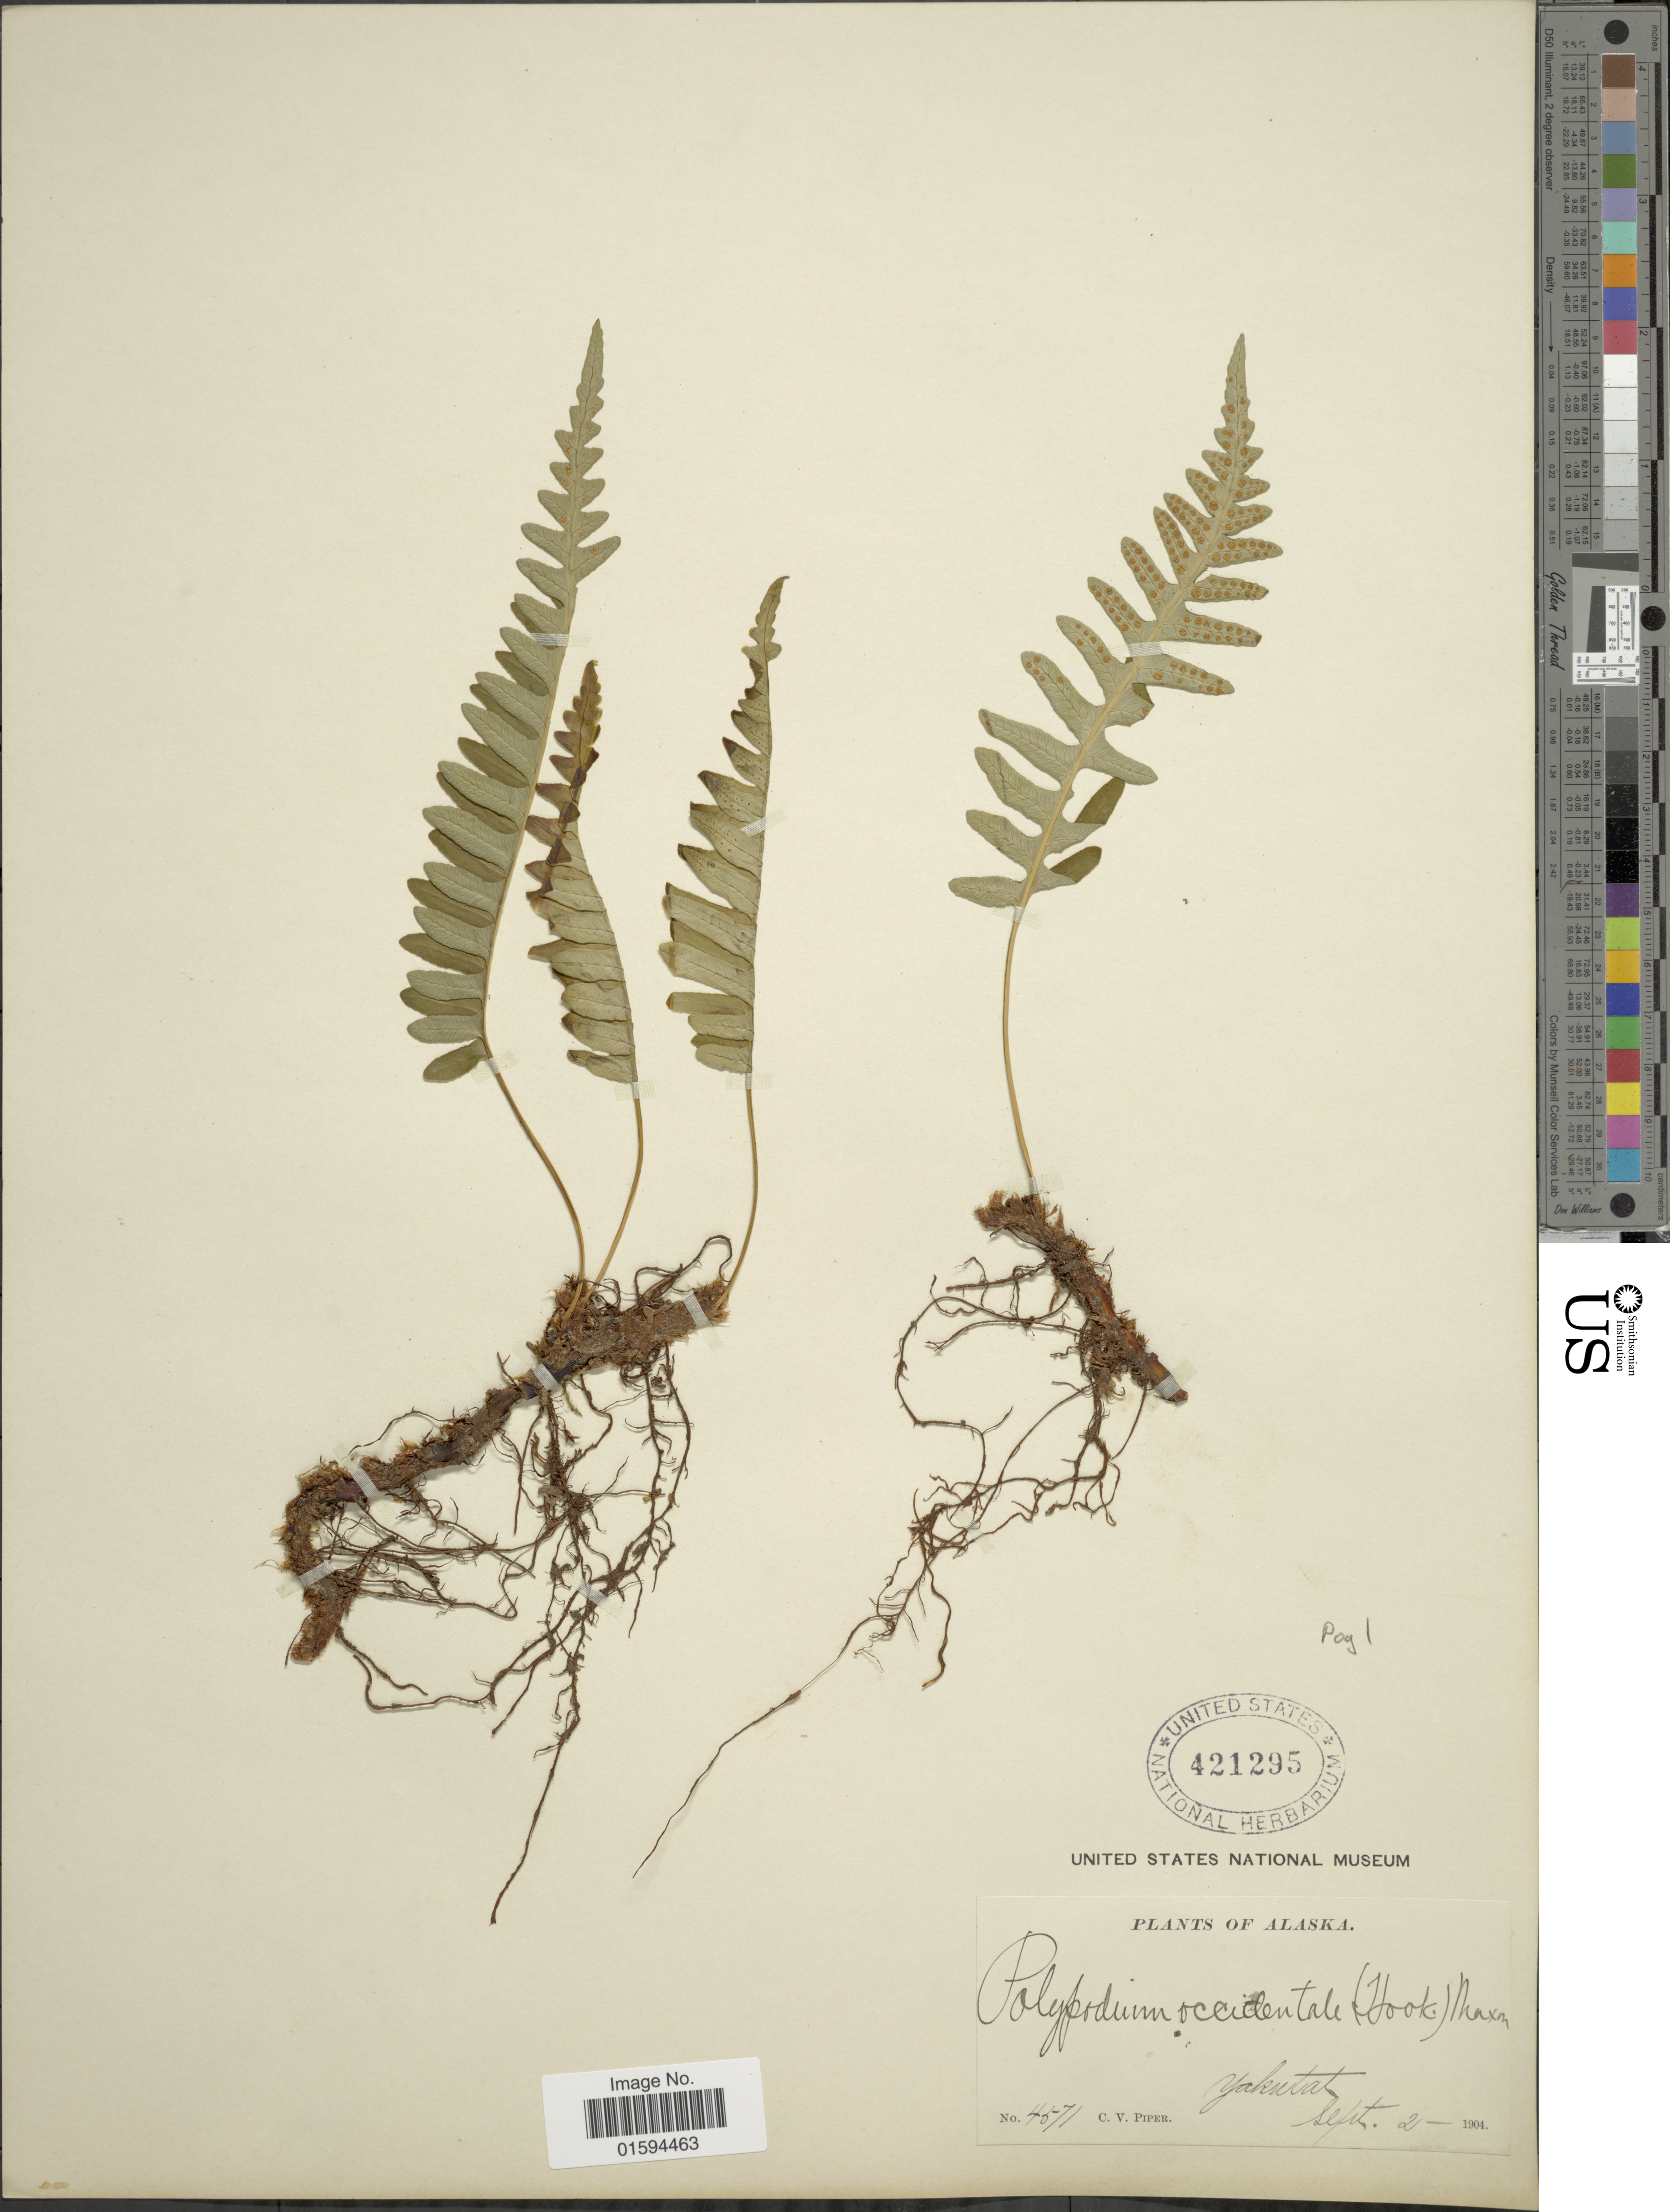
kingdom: Plantae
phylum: Tracheophyta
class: Polypodiopsida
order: Polypodiales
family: Polypodiaceae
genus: Polypodium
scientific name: Polypodium glycyrrhiza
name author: D.C. Eaton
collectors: C. V. Piper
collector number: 4571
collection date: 1904-09-02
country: United States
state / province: Alaska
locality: Yakutat.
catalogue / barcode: US 421295